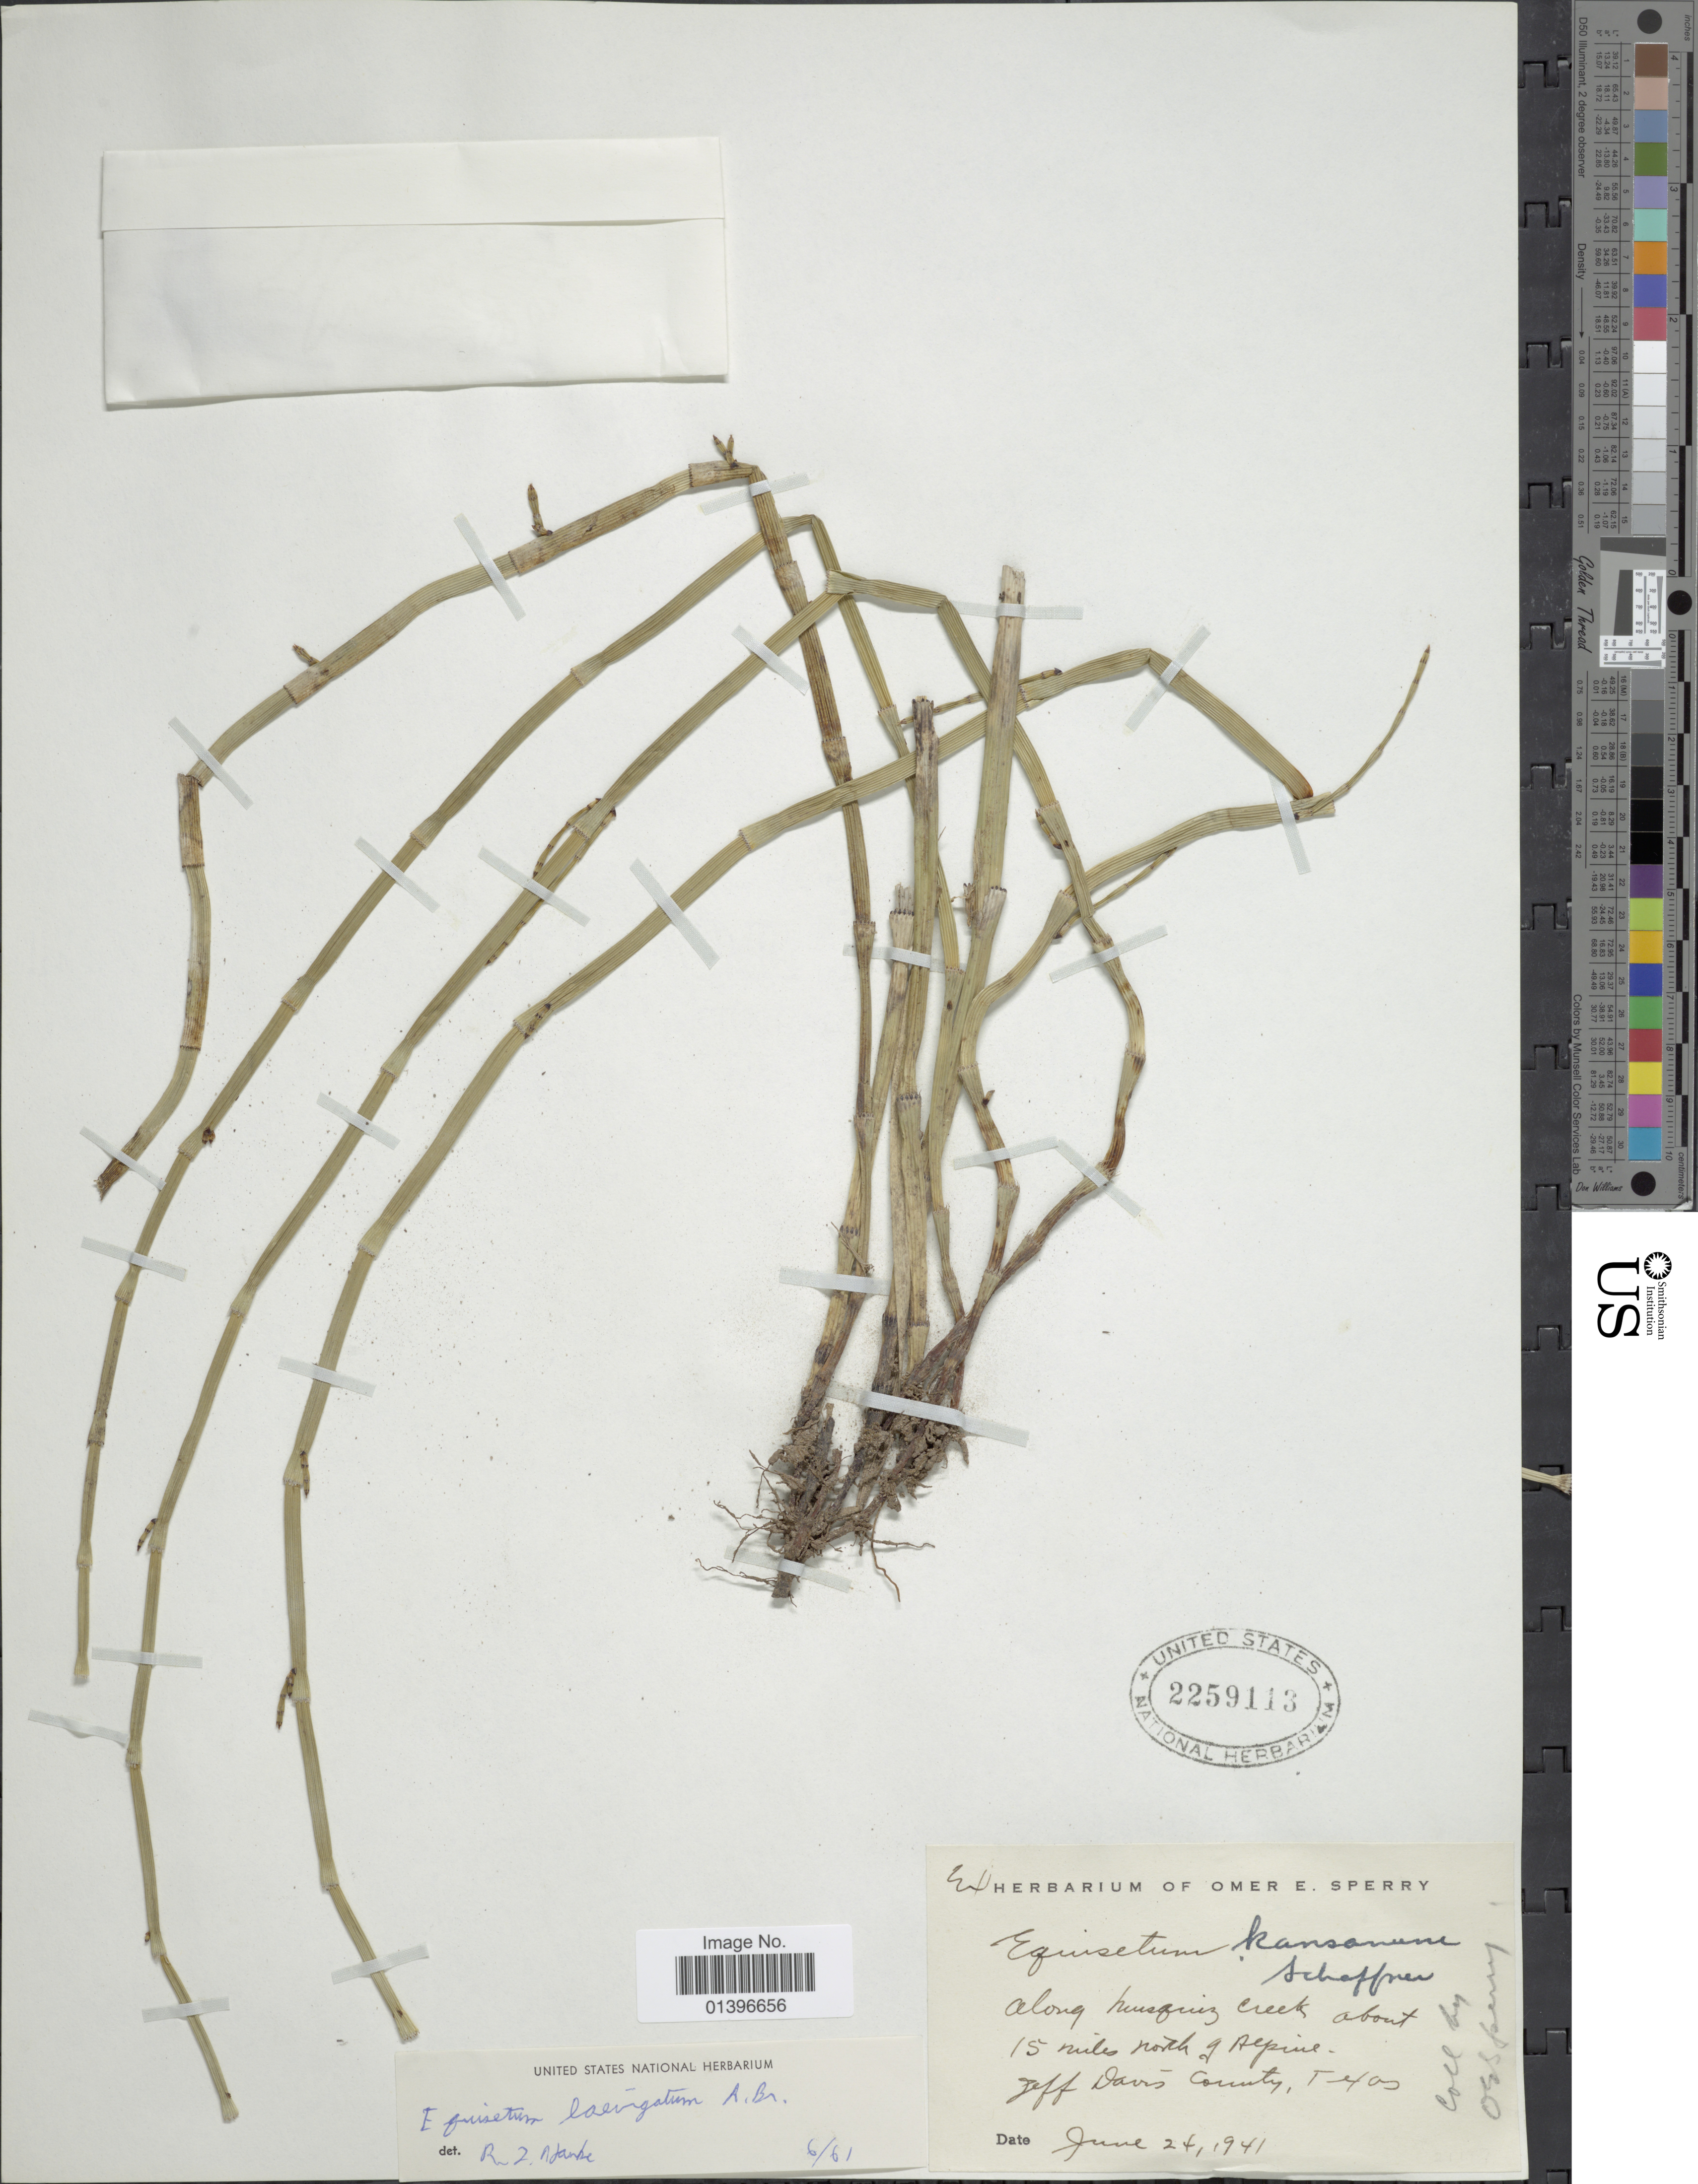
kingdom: Plantae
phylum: Tracheophyta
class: Polypodiopsida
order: Equisetales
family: Equisetaceae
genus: Equisetum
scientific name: Equisetum laevigatum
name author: A. Braun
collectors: O. E. Sperry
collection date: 1941-06-24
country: United States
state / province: Texas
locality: Along Musquiz Creek about 15 miles north of Alpine, Jeff Davis County.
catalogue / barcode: US 2259113